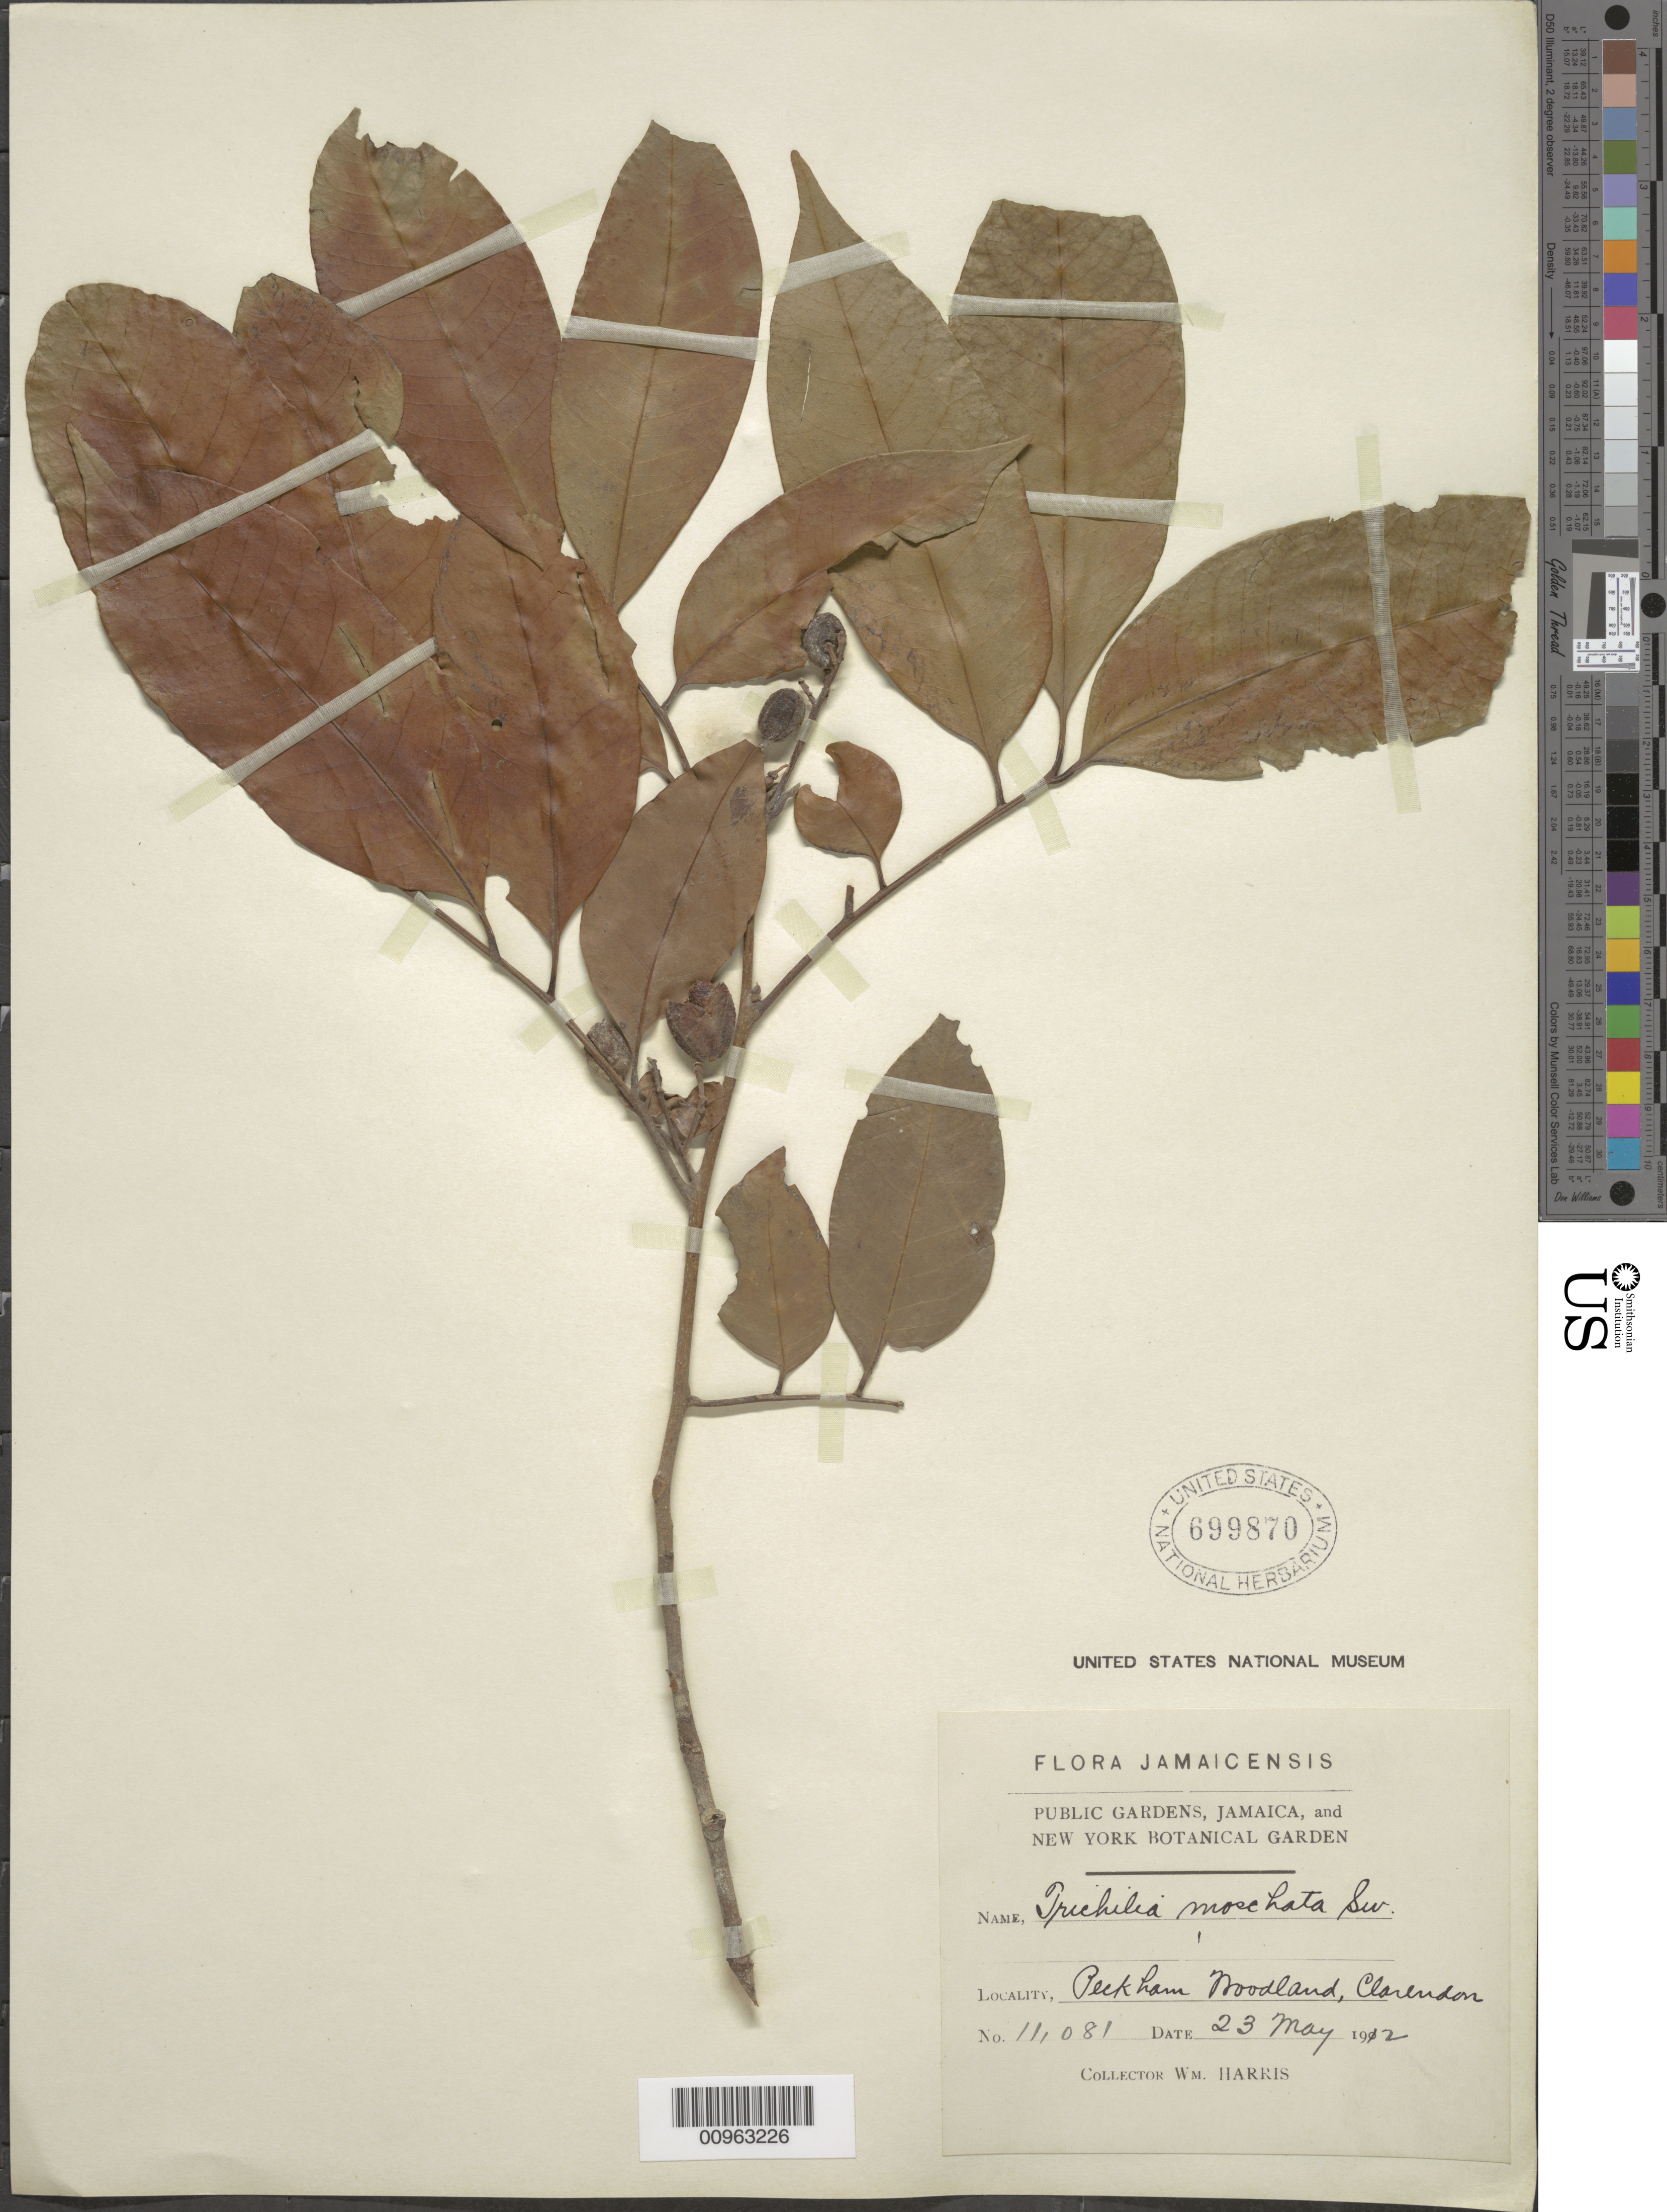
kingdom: Plantae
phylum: Tracheophyta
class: Magnoliopsida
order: Sapindales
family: Meliaceae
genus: Trichilia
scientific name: Trichilia moschata subsp. moschata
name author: Sw.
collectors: W. H. Harris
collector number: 11081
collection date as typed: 23 May 1912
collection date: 1912-05-23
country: Jamaica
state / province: Clarendon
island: Jamaica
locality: Peckham Woodland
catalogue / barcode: US 699870